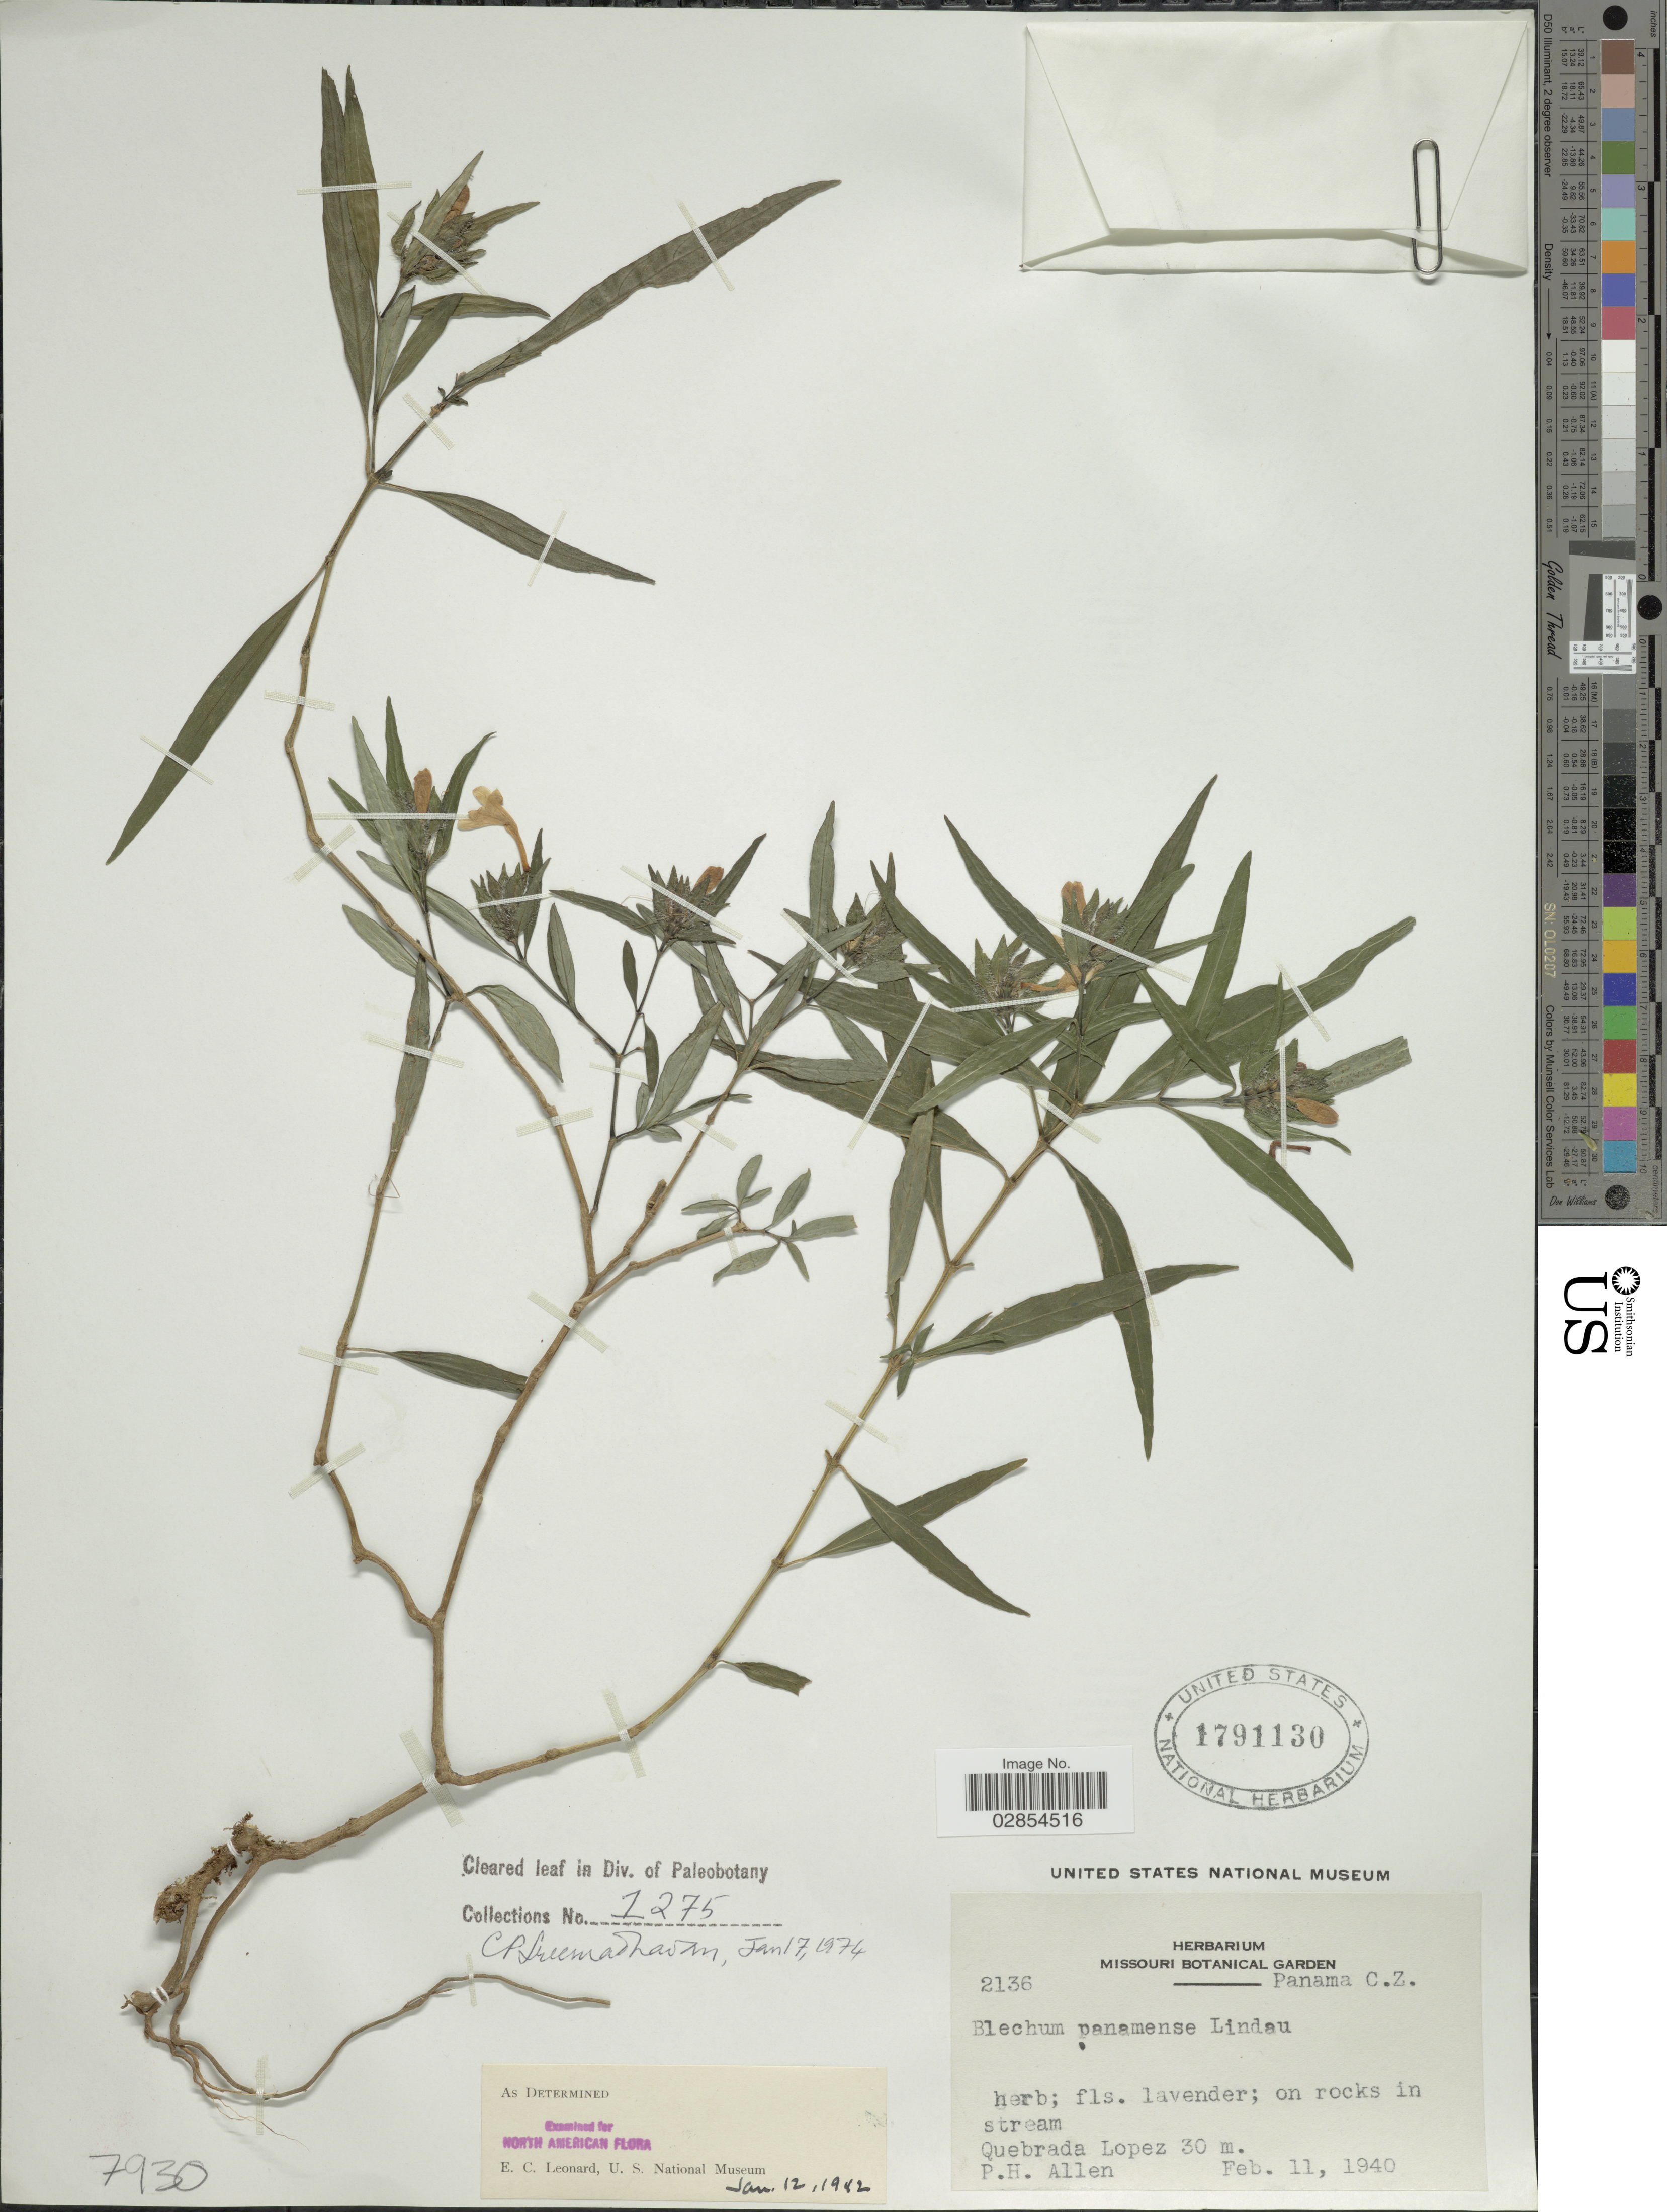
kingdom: Plantae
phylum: Tracheophyta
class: Magnoliopsida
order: Lamiales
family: Acanthaceae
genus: Blechum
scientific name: Blechum panamense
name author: Lindau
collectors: P. H. Allen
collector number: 2136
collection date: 1940-02-11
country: Panama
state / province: Colón / Panamá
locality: C.Z. Quebrada Lopez.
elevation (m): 30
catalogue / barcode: US 1791130